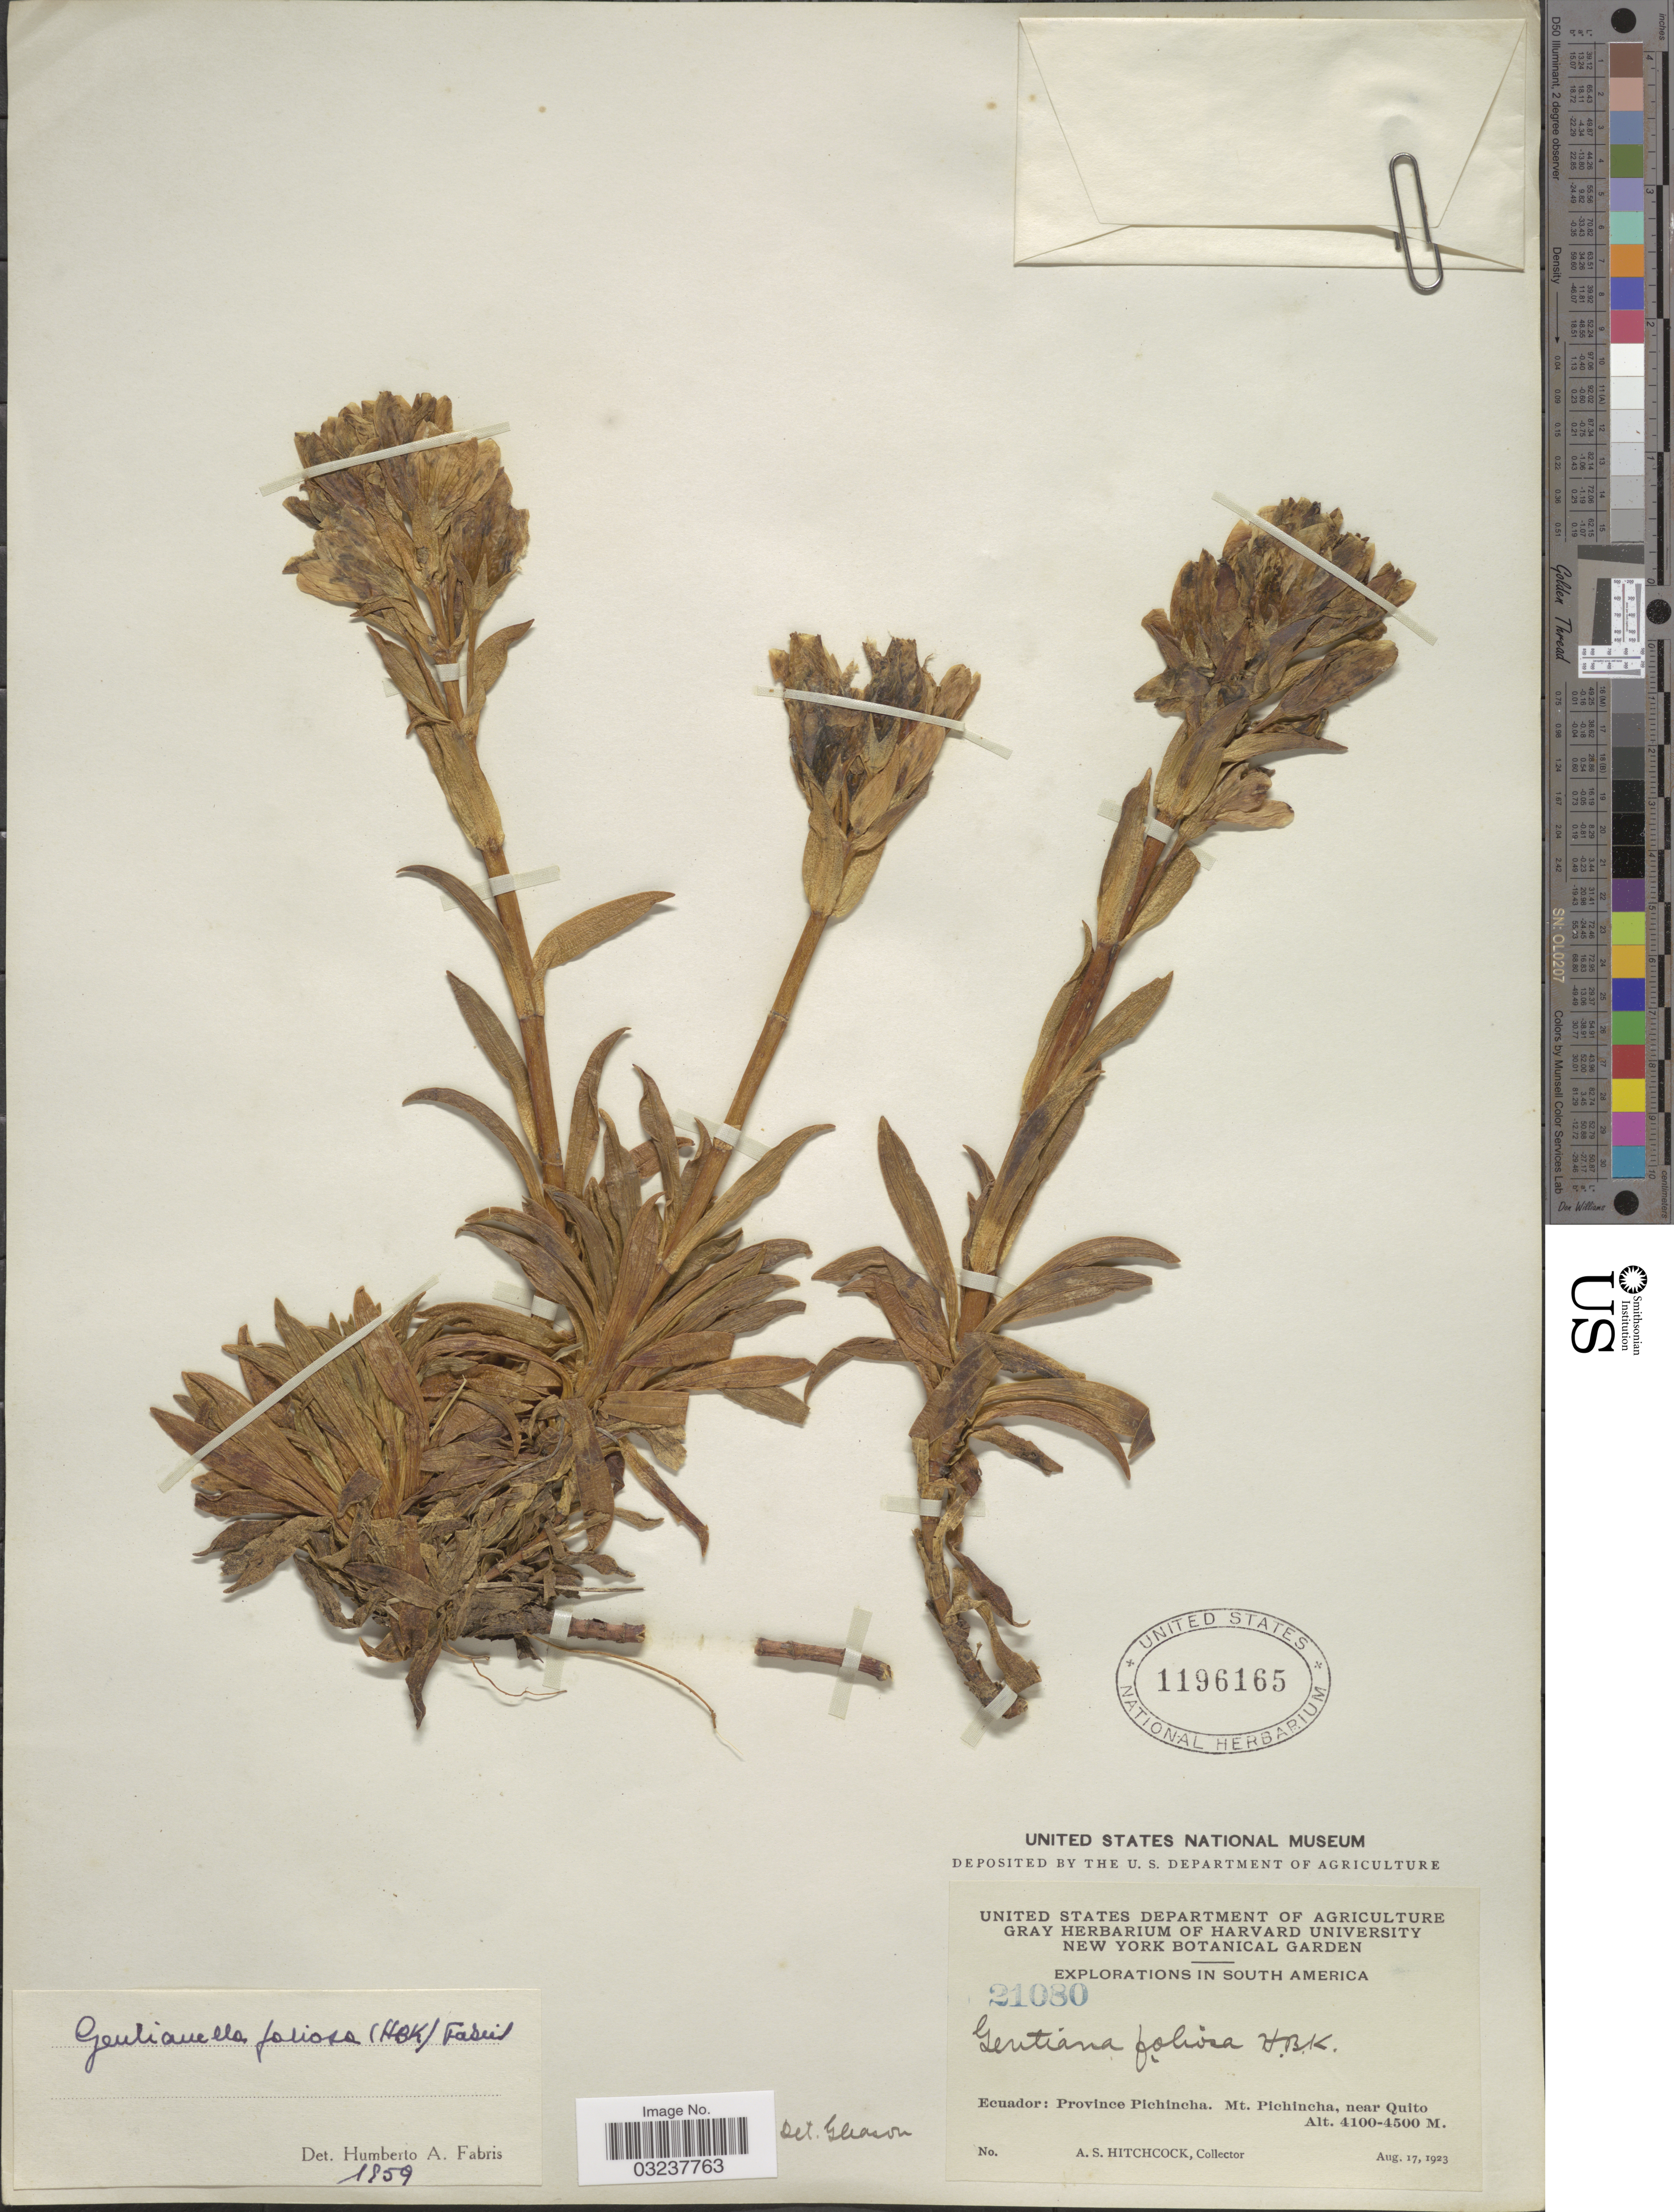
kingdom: Plantae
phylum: Tracheophyta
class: Magnoliopsida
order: Gentianales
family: Gentianaceae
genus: Gentianella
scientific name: Gentianella foliosa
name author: (Kunth) Fabris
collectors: A. S. Hitchcock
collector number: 21080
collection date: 1923-08-17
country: Ecuador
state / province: Pichincha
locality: Mt. Pichincha, near Quito.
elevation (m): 4100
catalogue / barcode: US 1196165